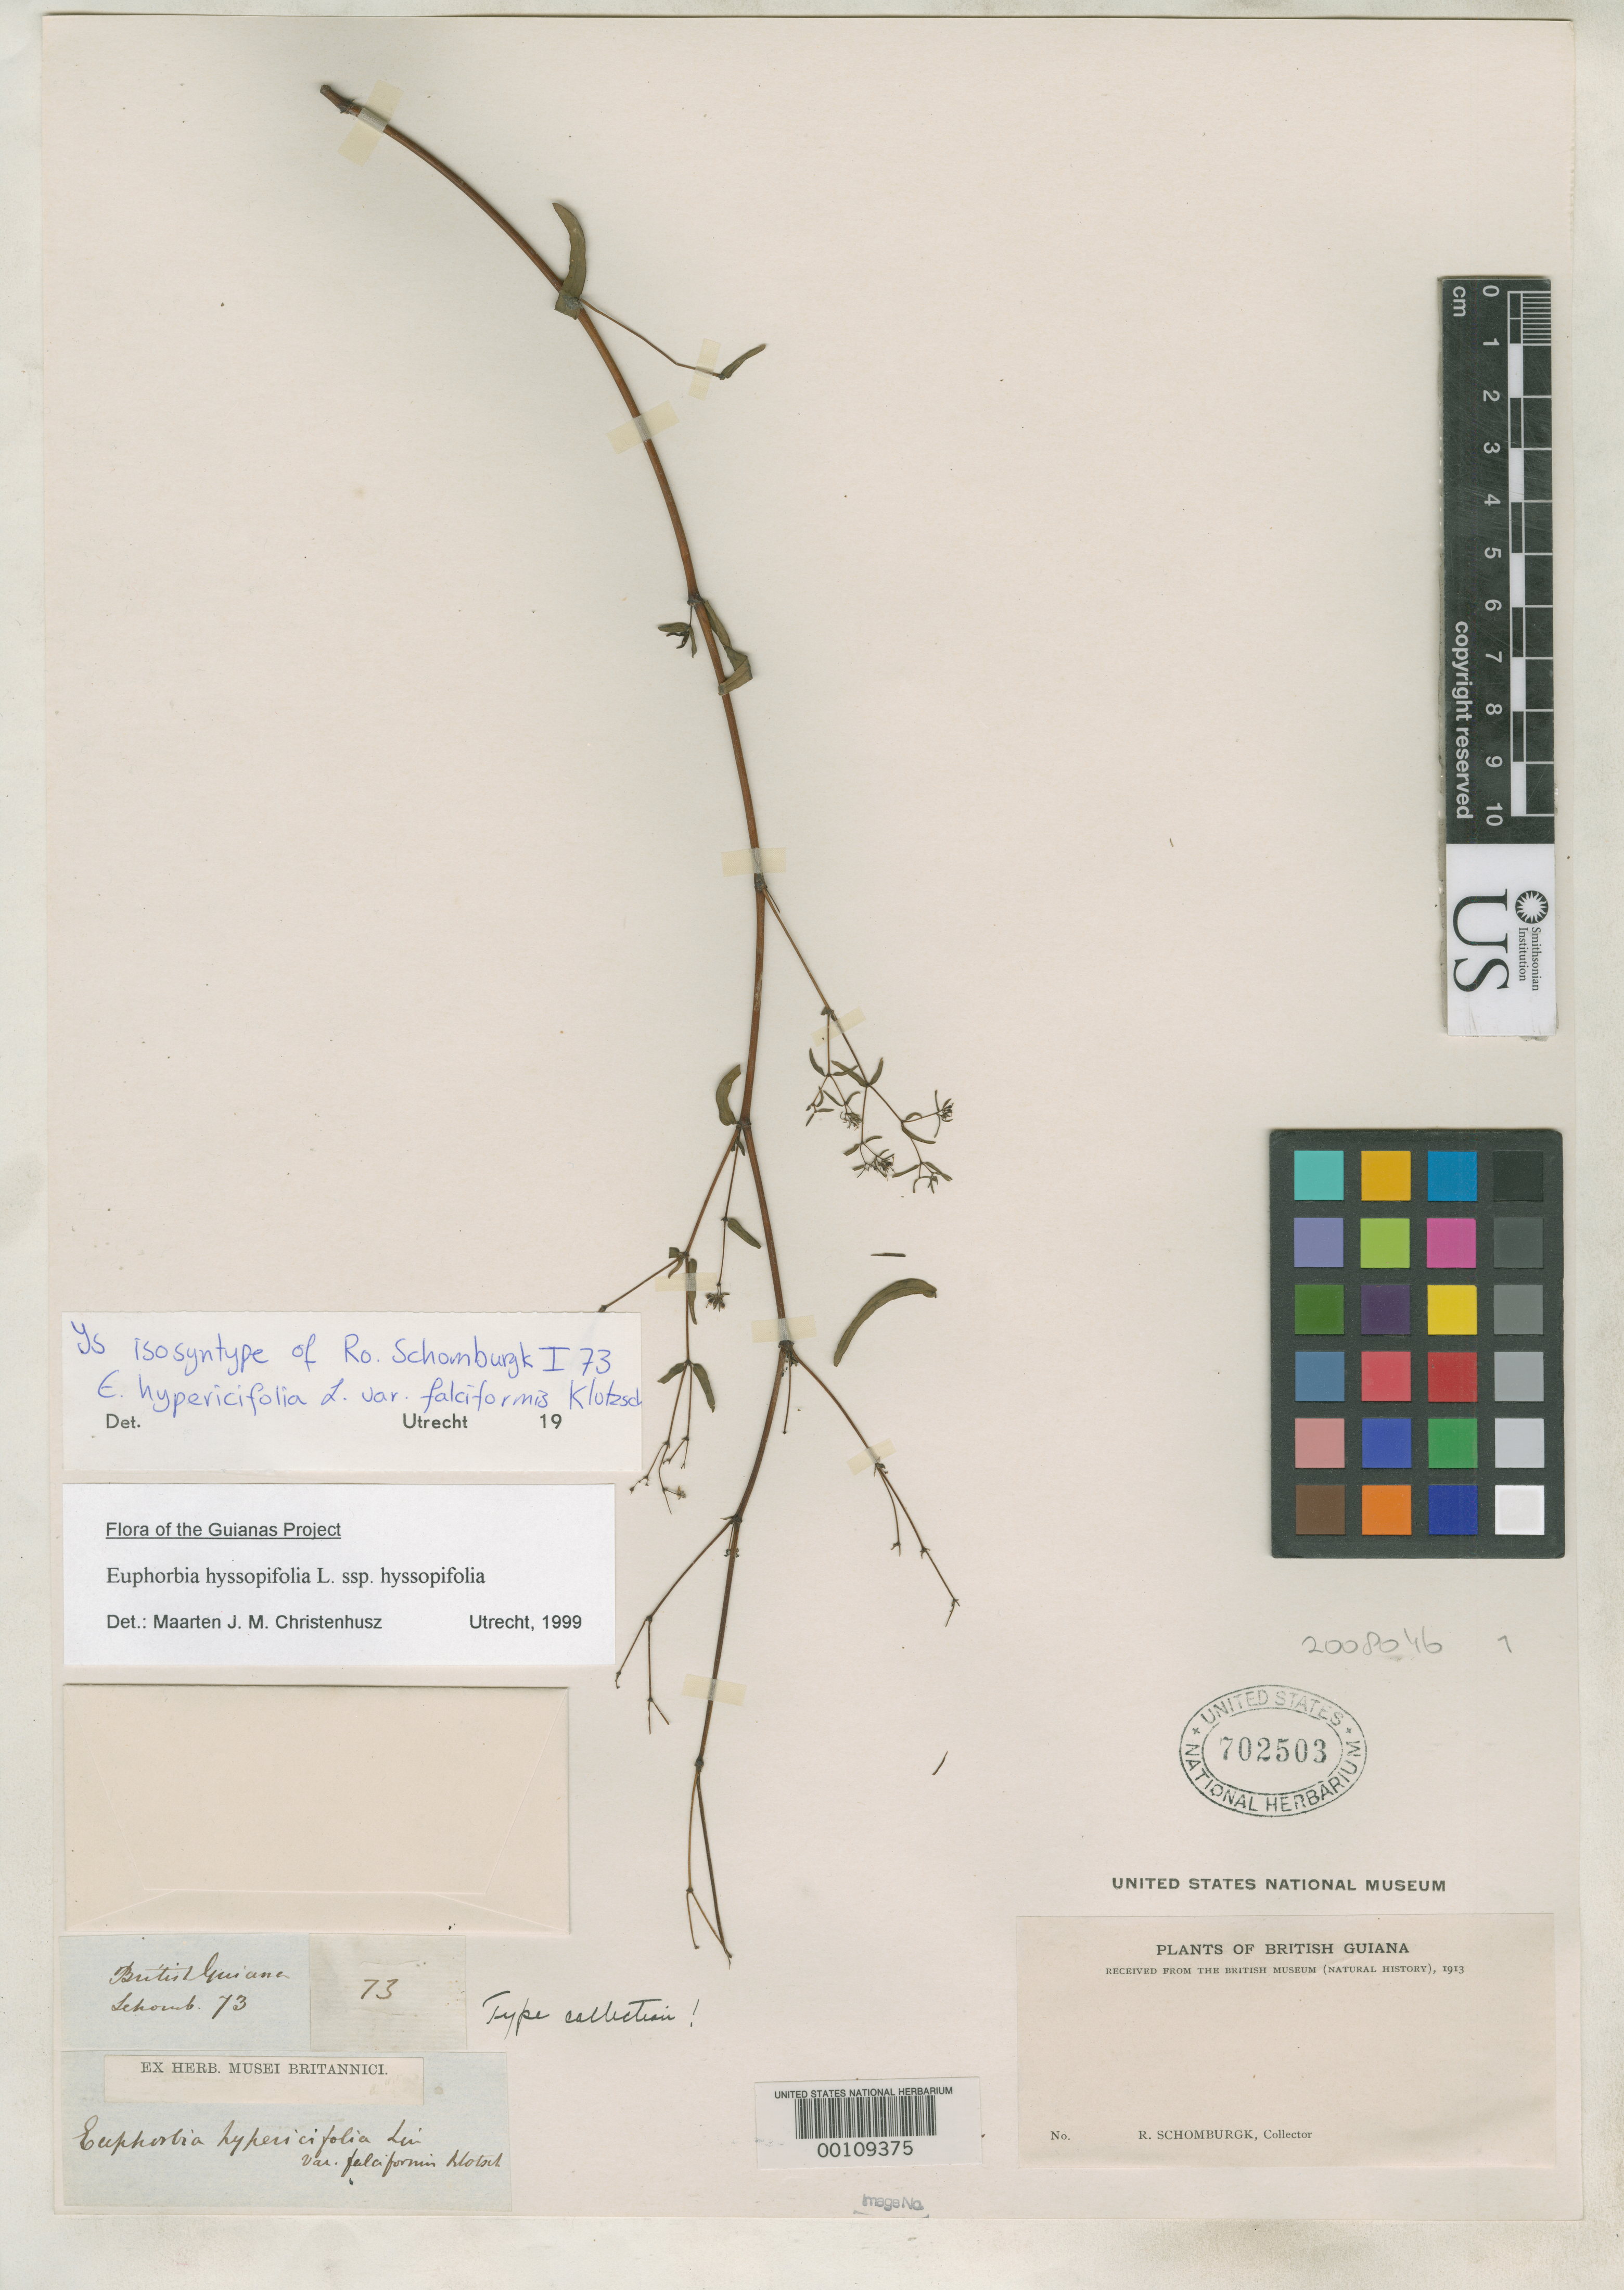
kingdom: Plantae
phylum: Tracheophyta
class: Magnoliopsida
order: Malpighiales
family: Euphorbiaceae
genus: Euphorbia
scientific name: Euphorbia hypericifolia var. falciformis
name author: Klotzsch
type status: Isosyntype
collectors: M. R. Schomburgk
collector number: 73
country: Guyana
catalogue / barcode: US 702503